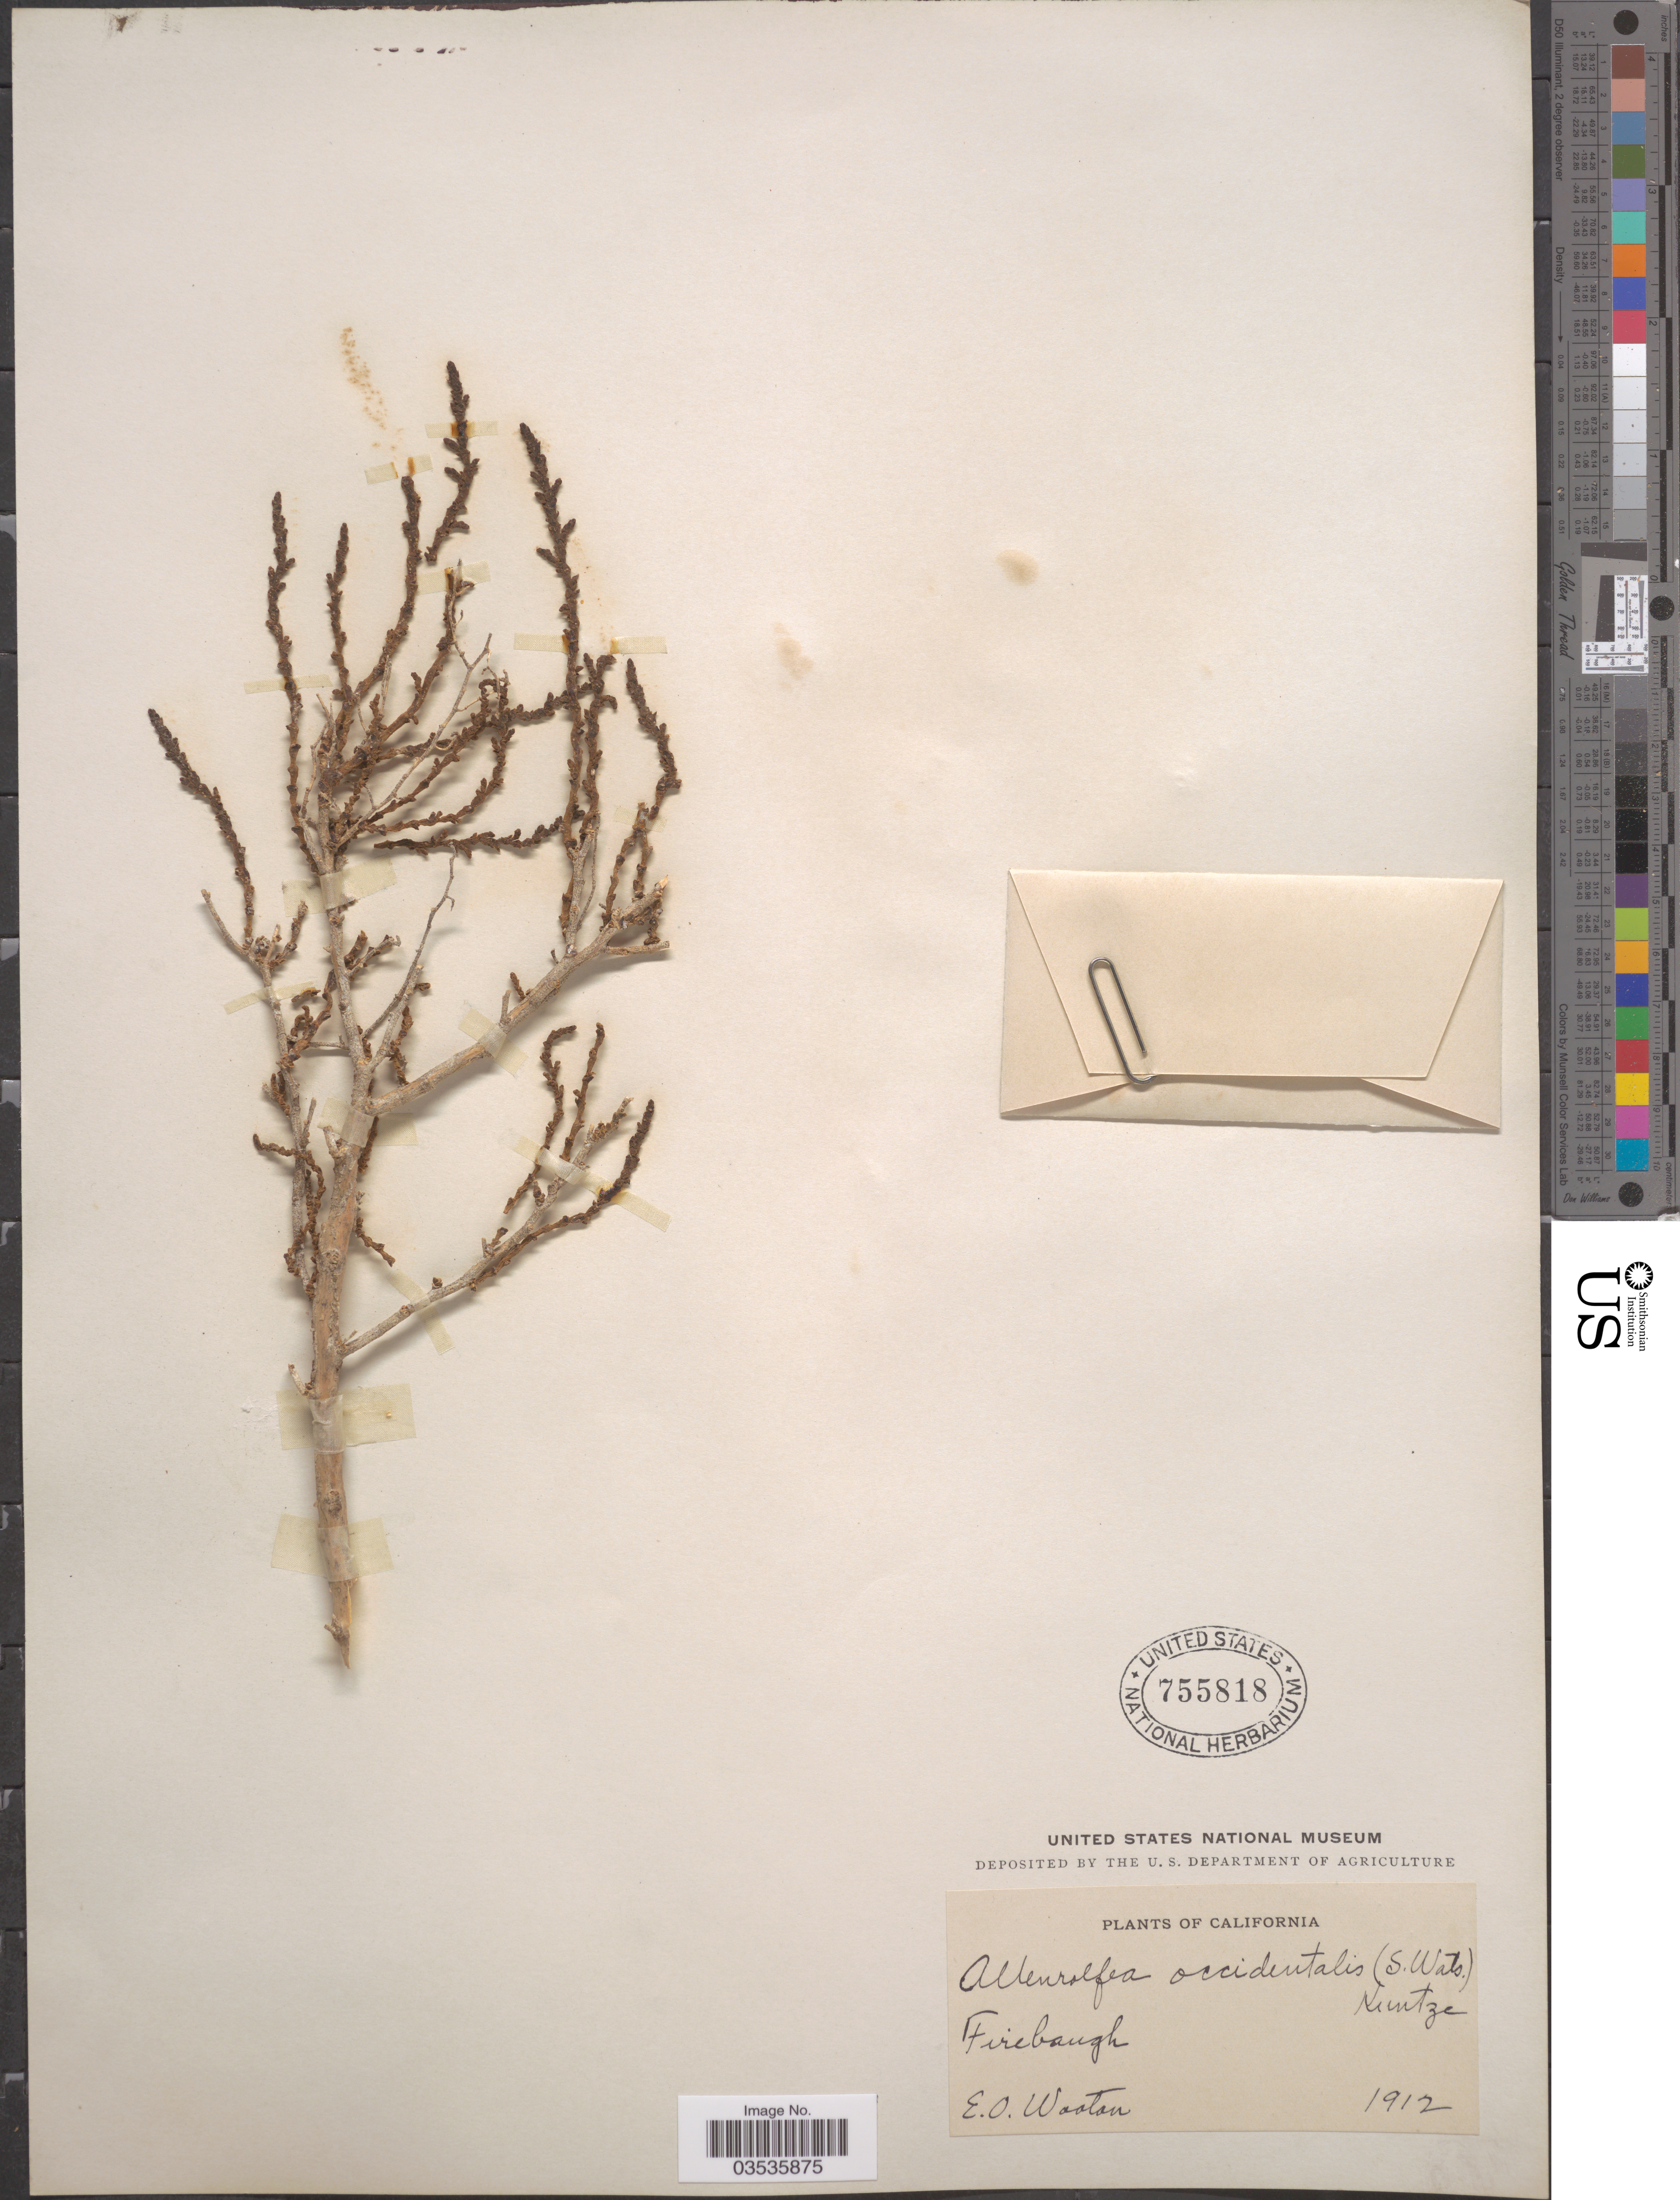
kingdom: Plantae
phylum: Tracheophyta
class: Magnoliopsida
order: Caryophyllales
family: Amaranthaceae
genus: Allenrolfea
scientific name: Allenrolfea occidentalis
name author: (S. Watson) Kuntze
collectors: E. O. Wooton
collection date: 1912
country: United States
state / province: California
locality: Firebaugh.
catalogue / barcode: US 755818